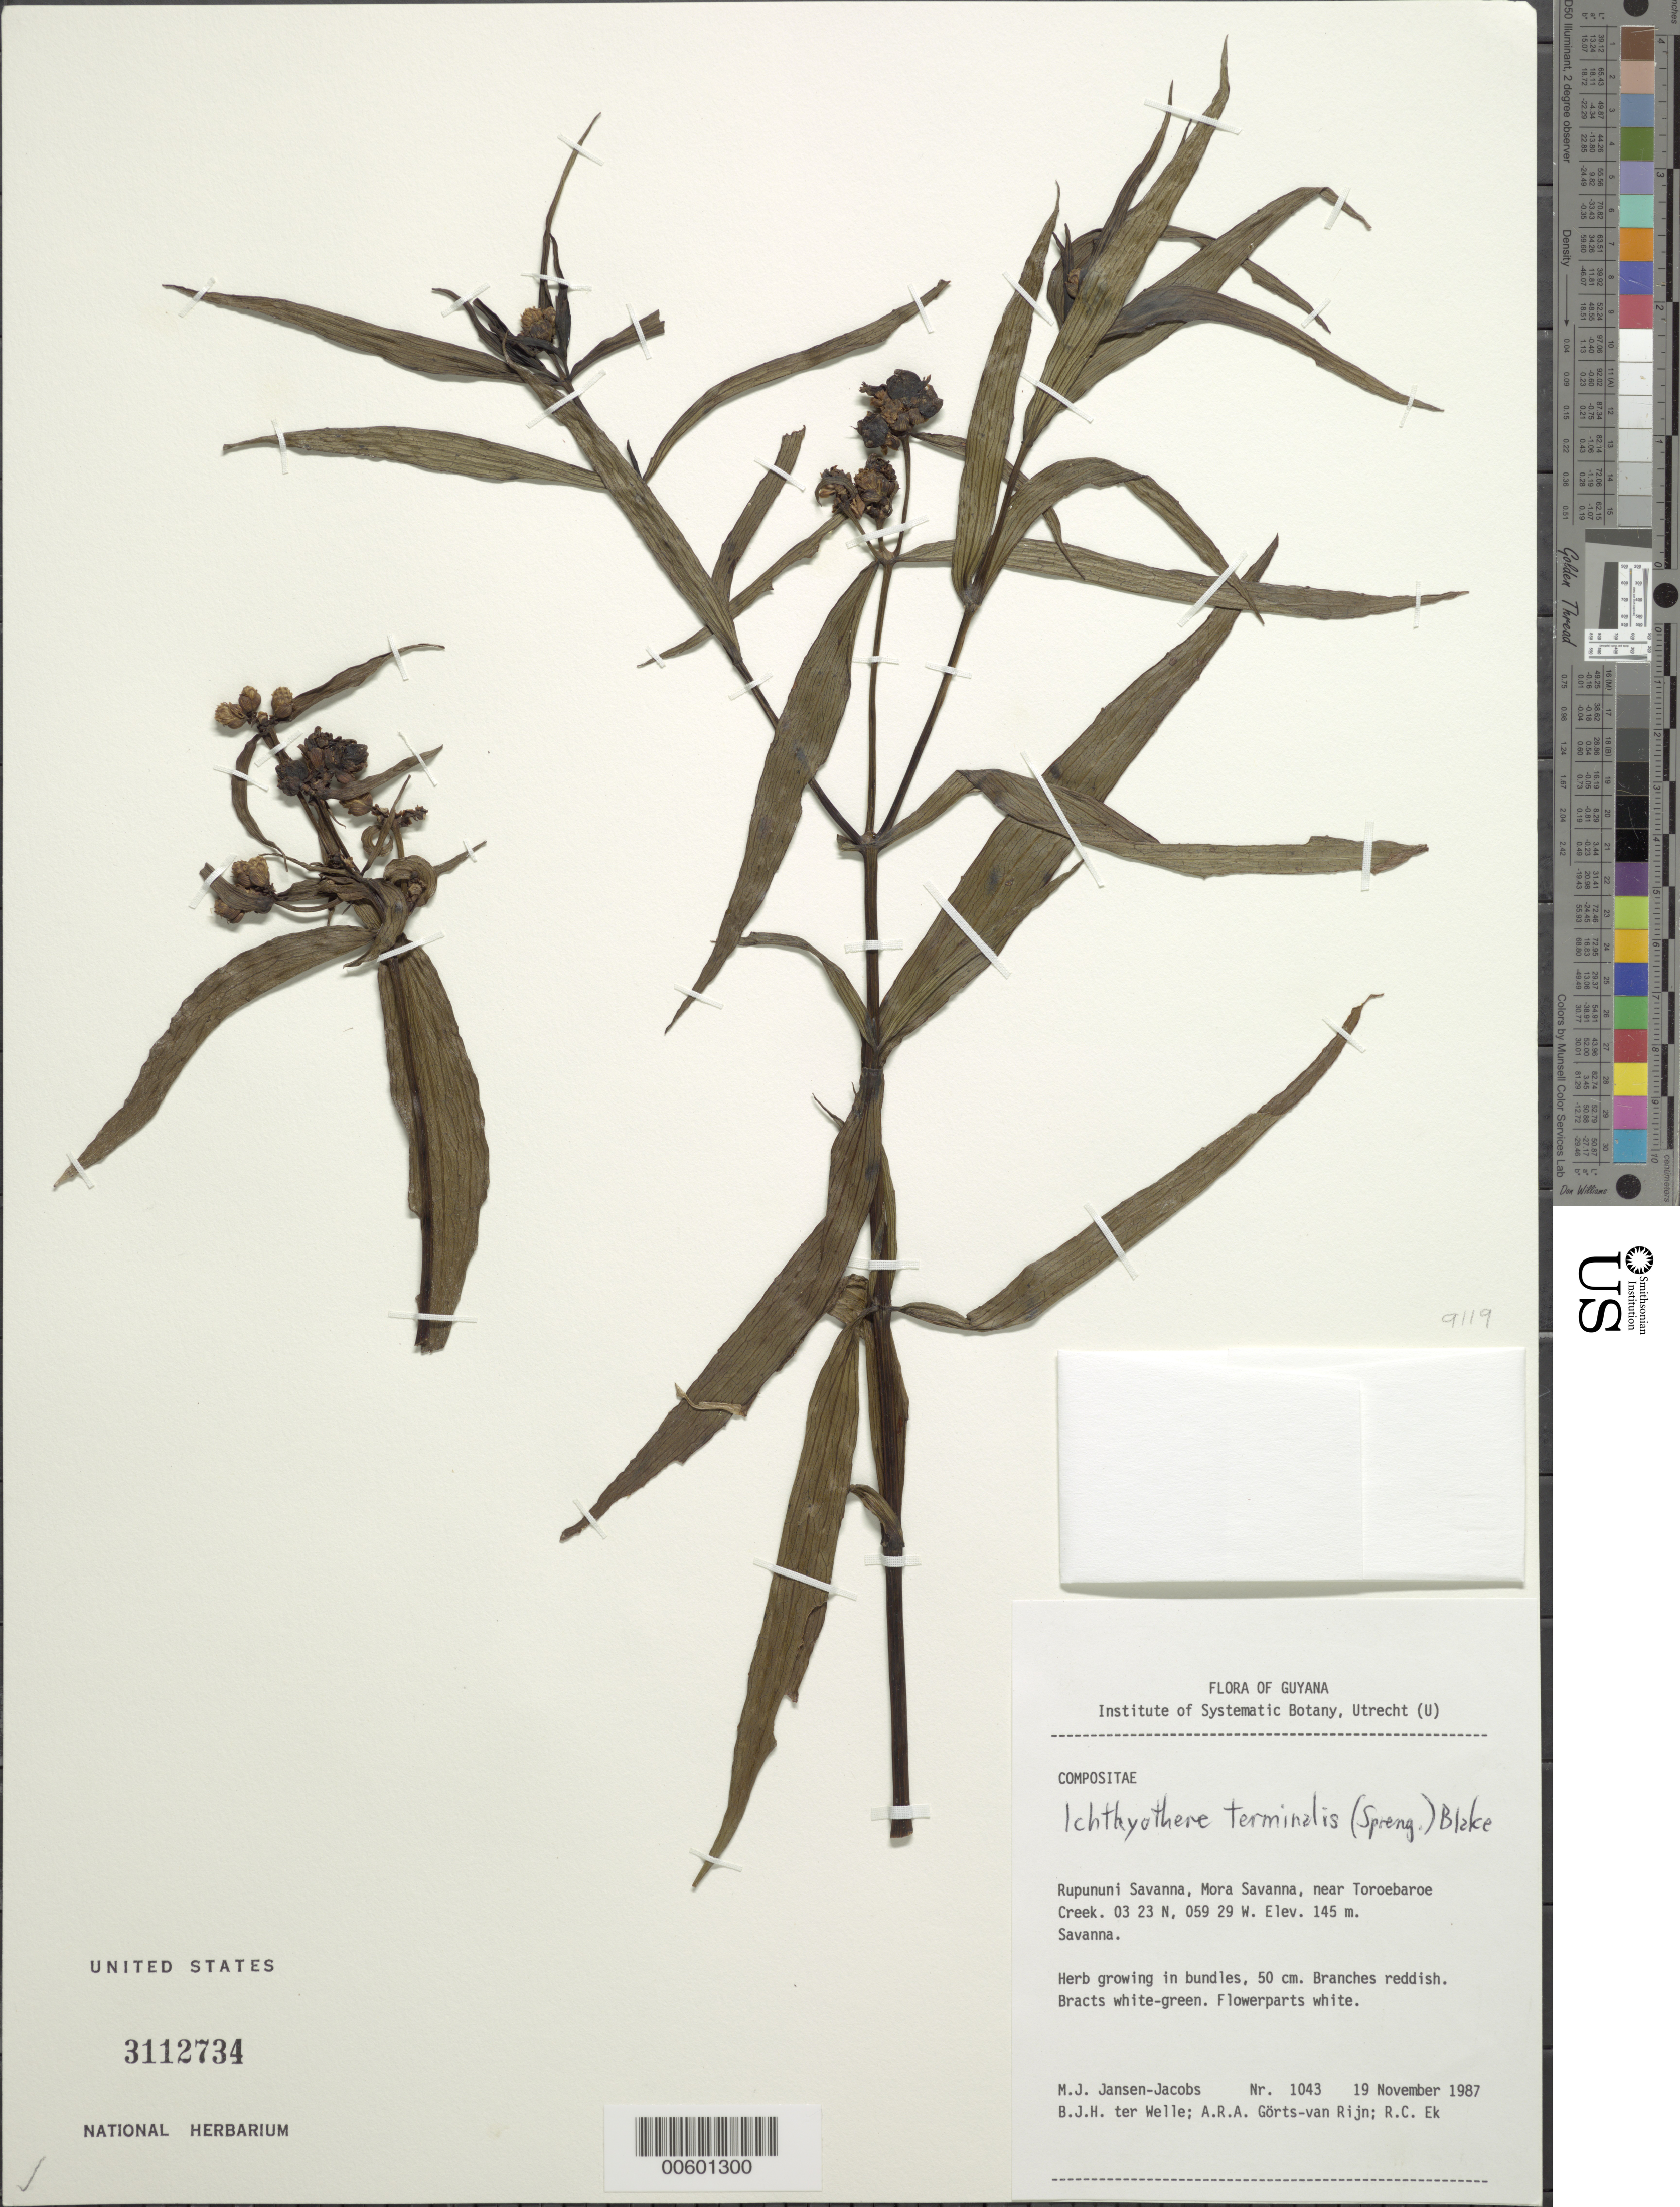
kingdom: Plantae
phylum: Tracheophyta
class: Magnoliopsida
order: Asterales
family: Asteraceae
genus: Ichthyothere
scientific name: Ichthyothere terminalis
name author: (Spreng.) S.F. Blake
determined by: Robinson, Harold E., (US)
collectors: M. J. Jansen-Jacobs, B. Welle, A. .R. A. Görts-van Rijn & R. C. Ek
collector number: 1043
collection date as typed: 19-Nov-87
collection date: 1987-11-19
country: Guyana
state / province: U. Takutu-U. Essequibo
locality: Rupununi Savanna, Mora Savanna, near Toroebaroe Creek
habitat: Savanna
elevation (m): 145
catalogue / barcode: US 3112734